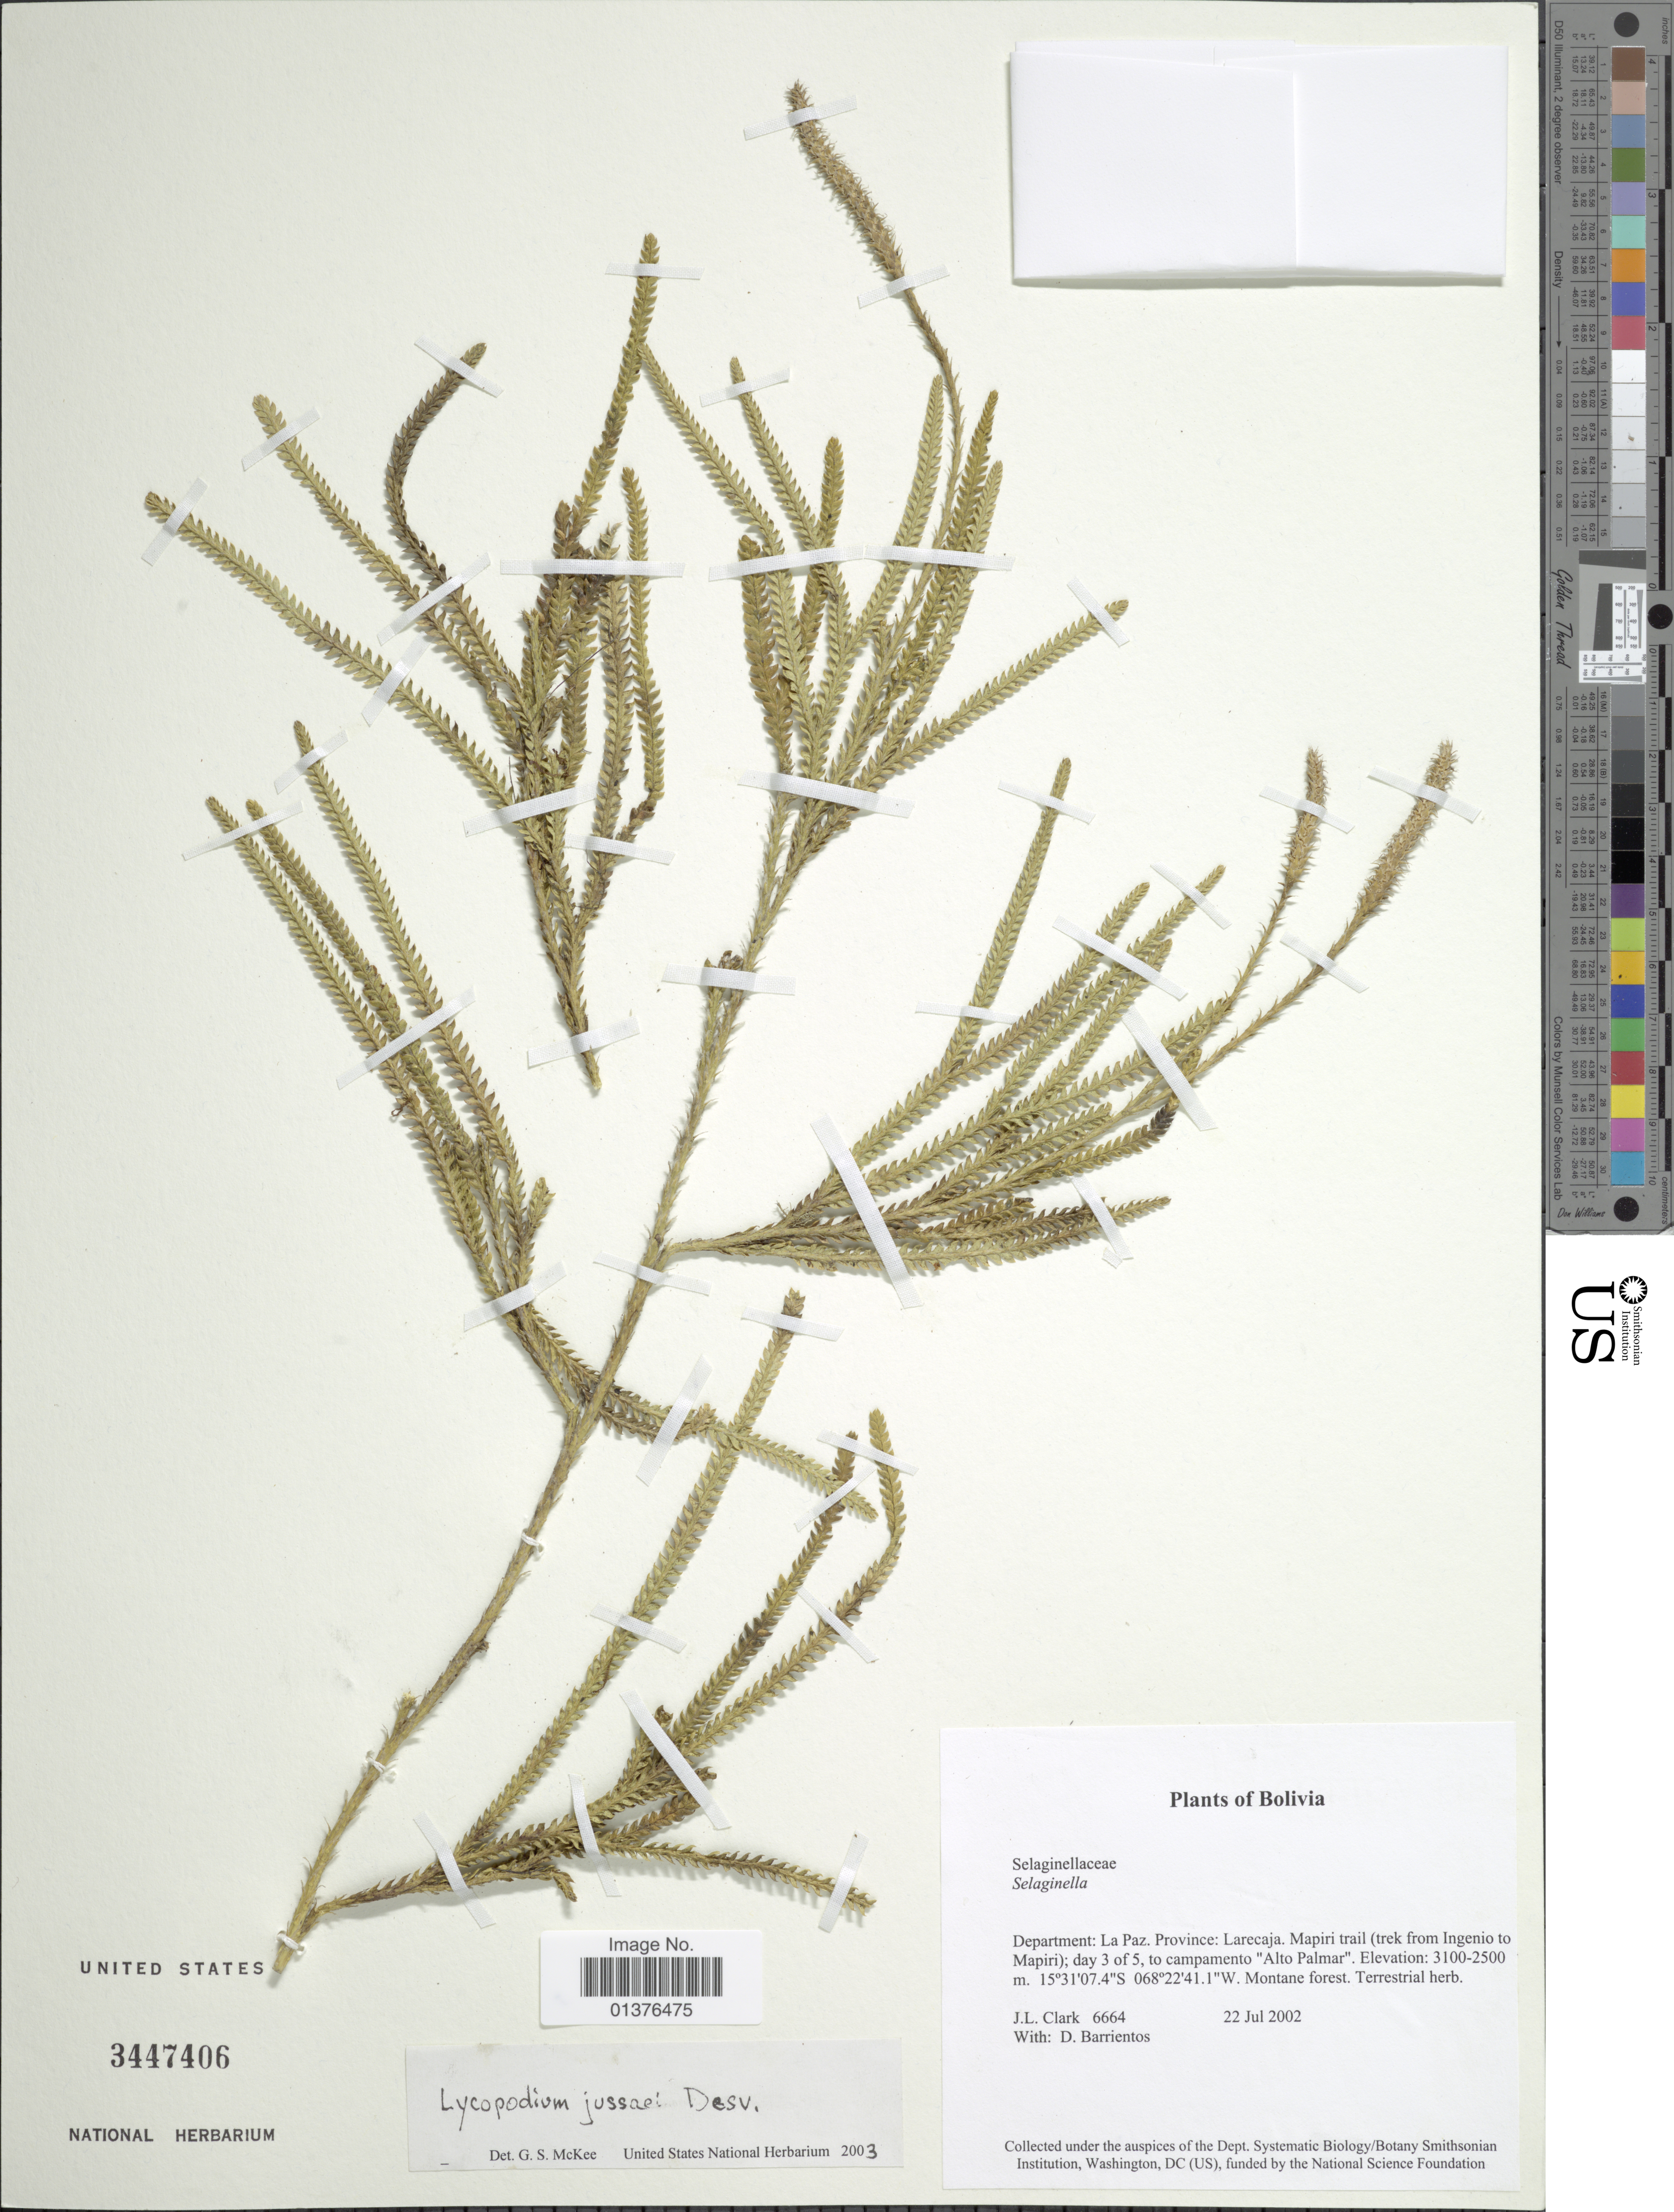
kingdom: Plantae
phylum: Tracheophyta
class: Lycopodiopsida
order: Lycopodiales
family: Lycopodiaceae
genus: Diphasium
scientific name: Diphasium jussiaei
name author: (Desv.) C. Presl ex Rothm.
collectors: J. L. Clark & D. Barrientos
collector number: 6664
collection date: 2002-07-22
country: Bolivia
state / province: La Paz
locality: Province: Larecaja, Mapiri trek(trek from Ingenio to Mapiri); day3 of 5 to campamento "Alto Palmar"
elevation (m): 2500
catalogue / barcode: US 3447406